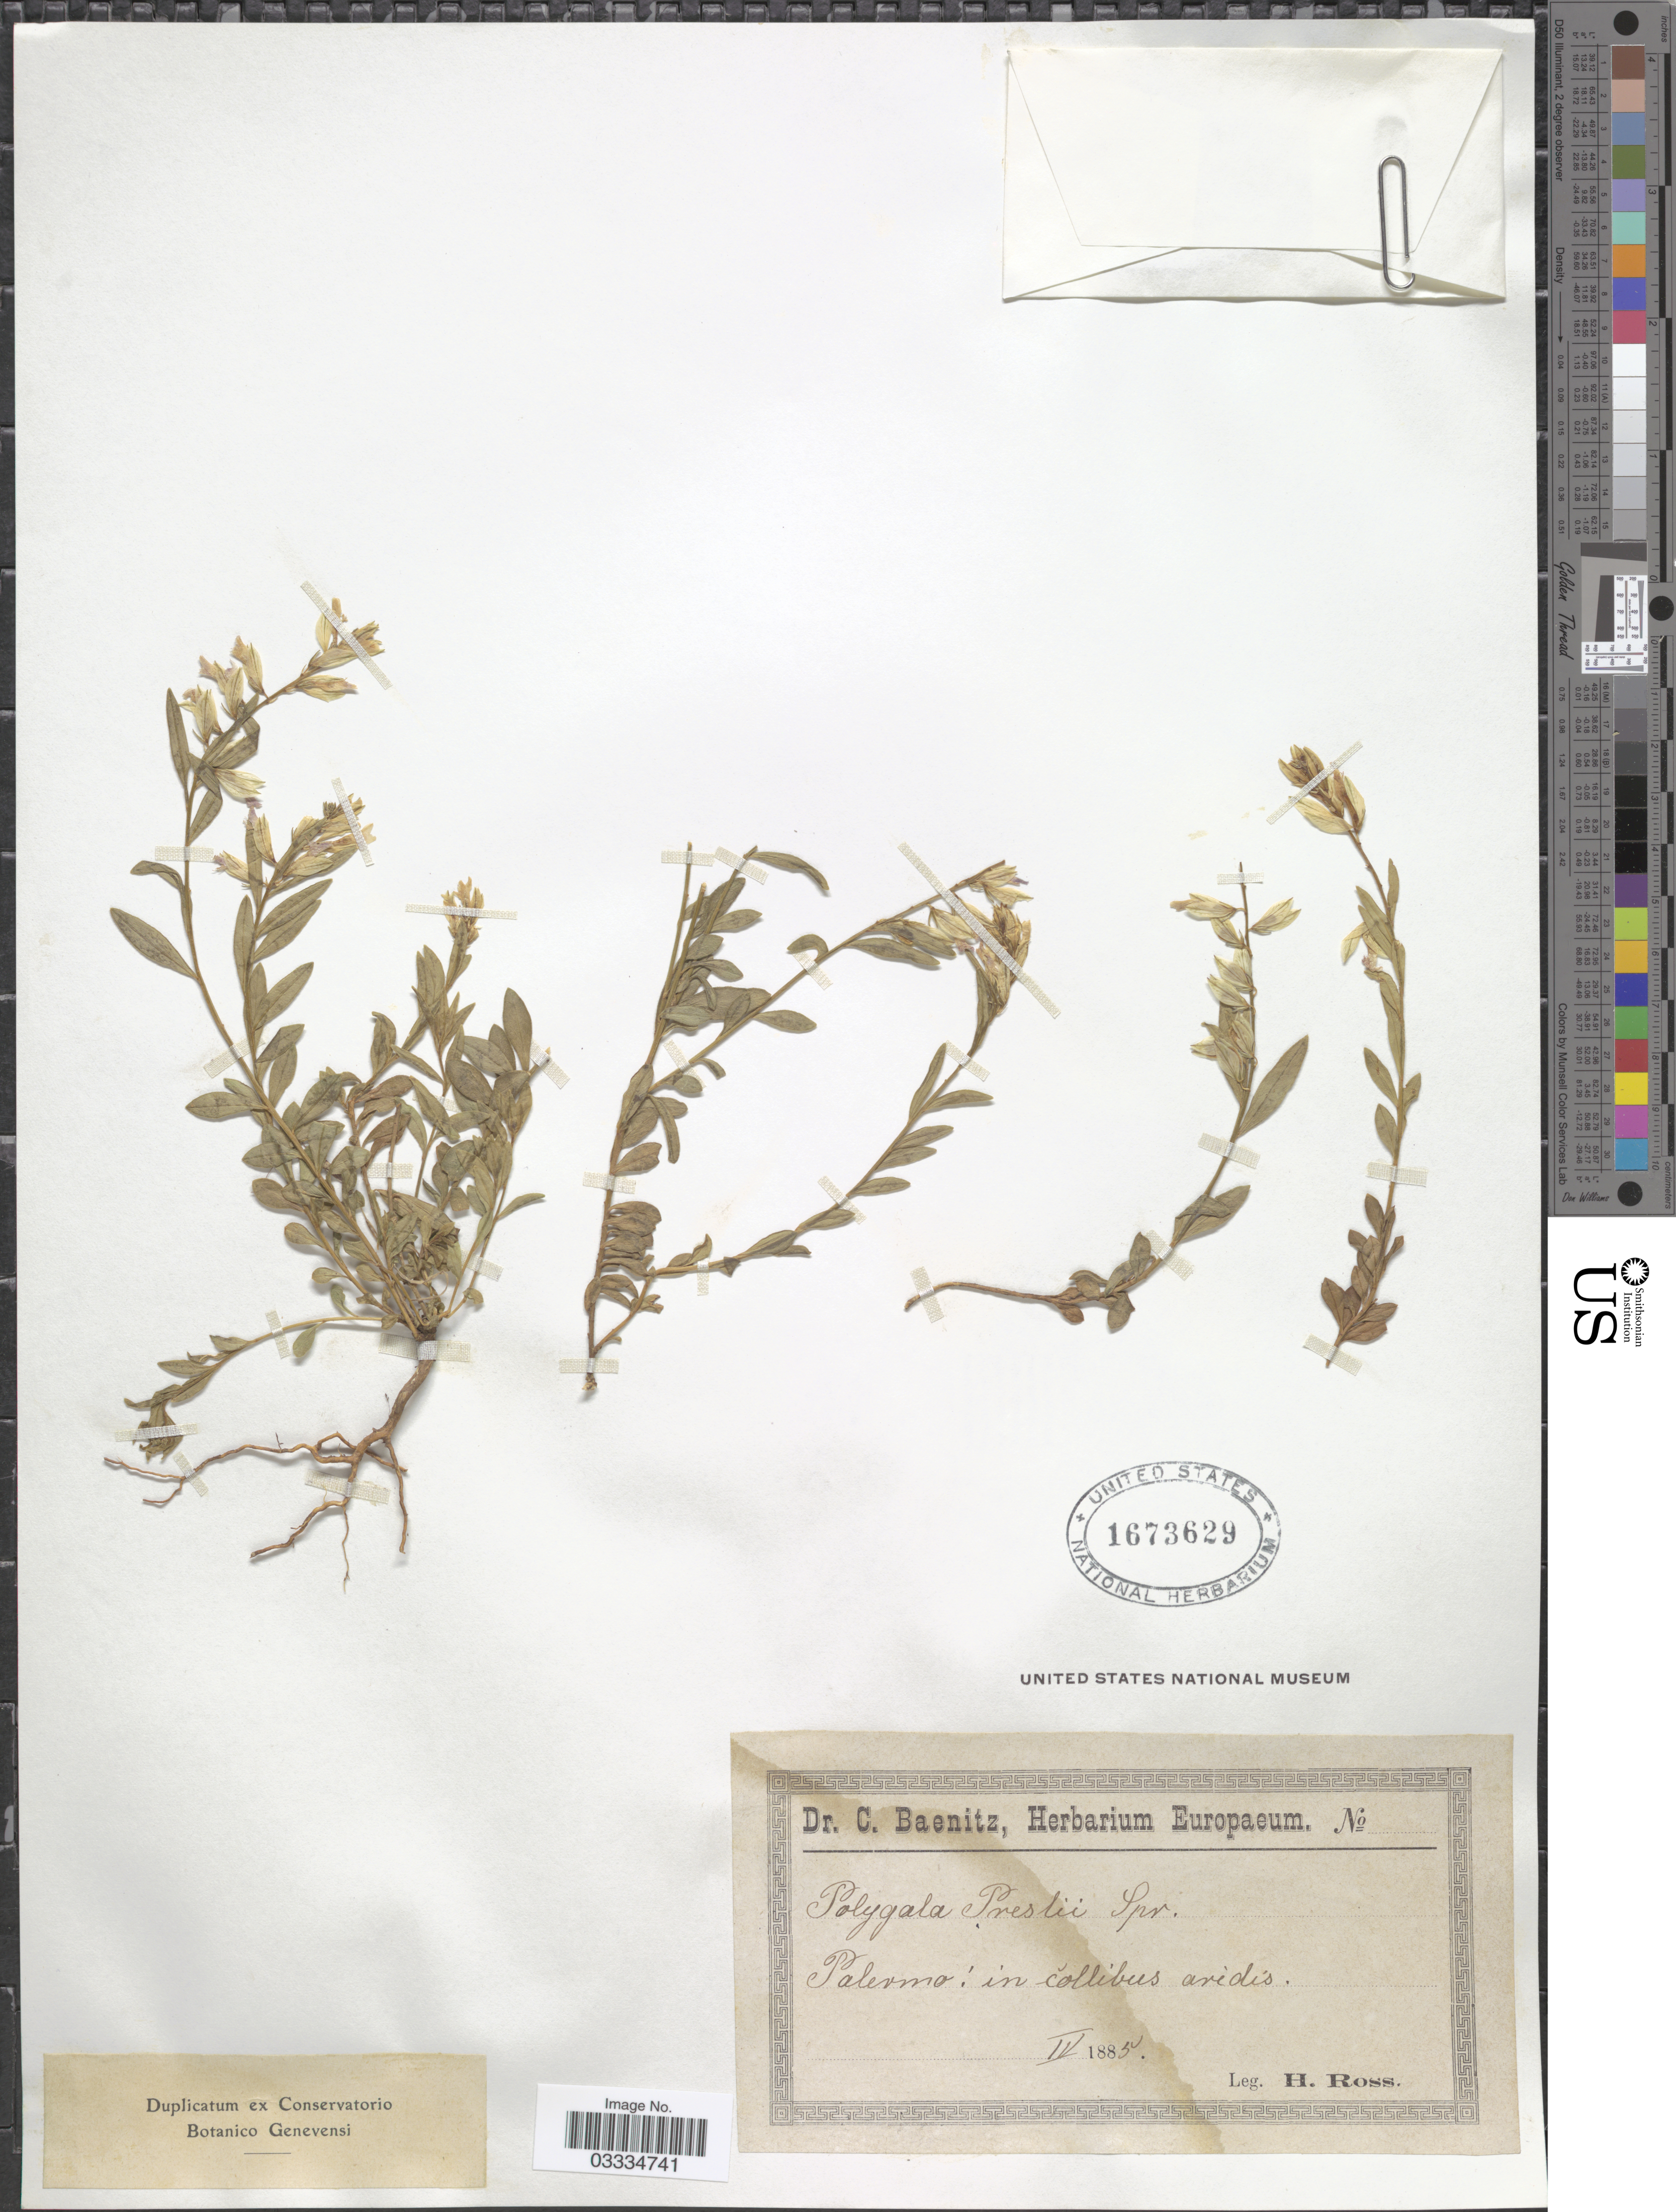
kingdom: Plantae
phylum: Tracheophyta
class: Magnoliopsida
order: Fabales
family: Polygalaceae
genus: Polygala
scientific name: Polygala preslii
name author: Spreng.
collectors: H. Ross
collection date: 1885-04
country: Italy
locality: Palermo: in collibus aridis.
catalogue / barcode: US 1673629